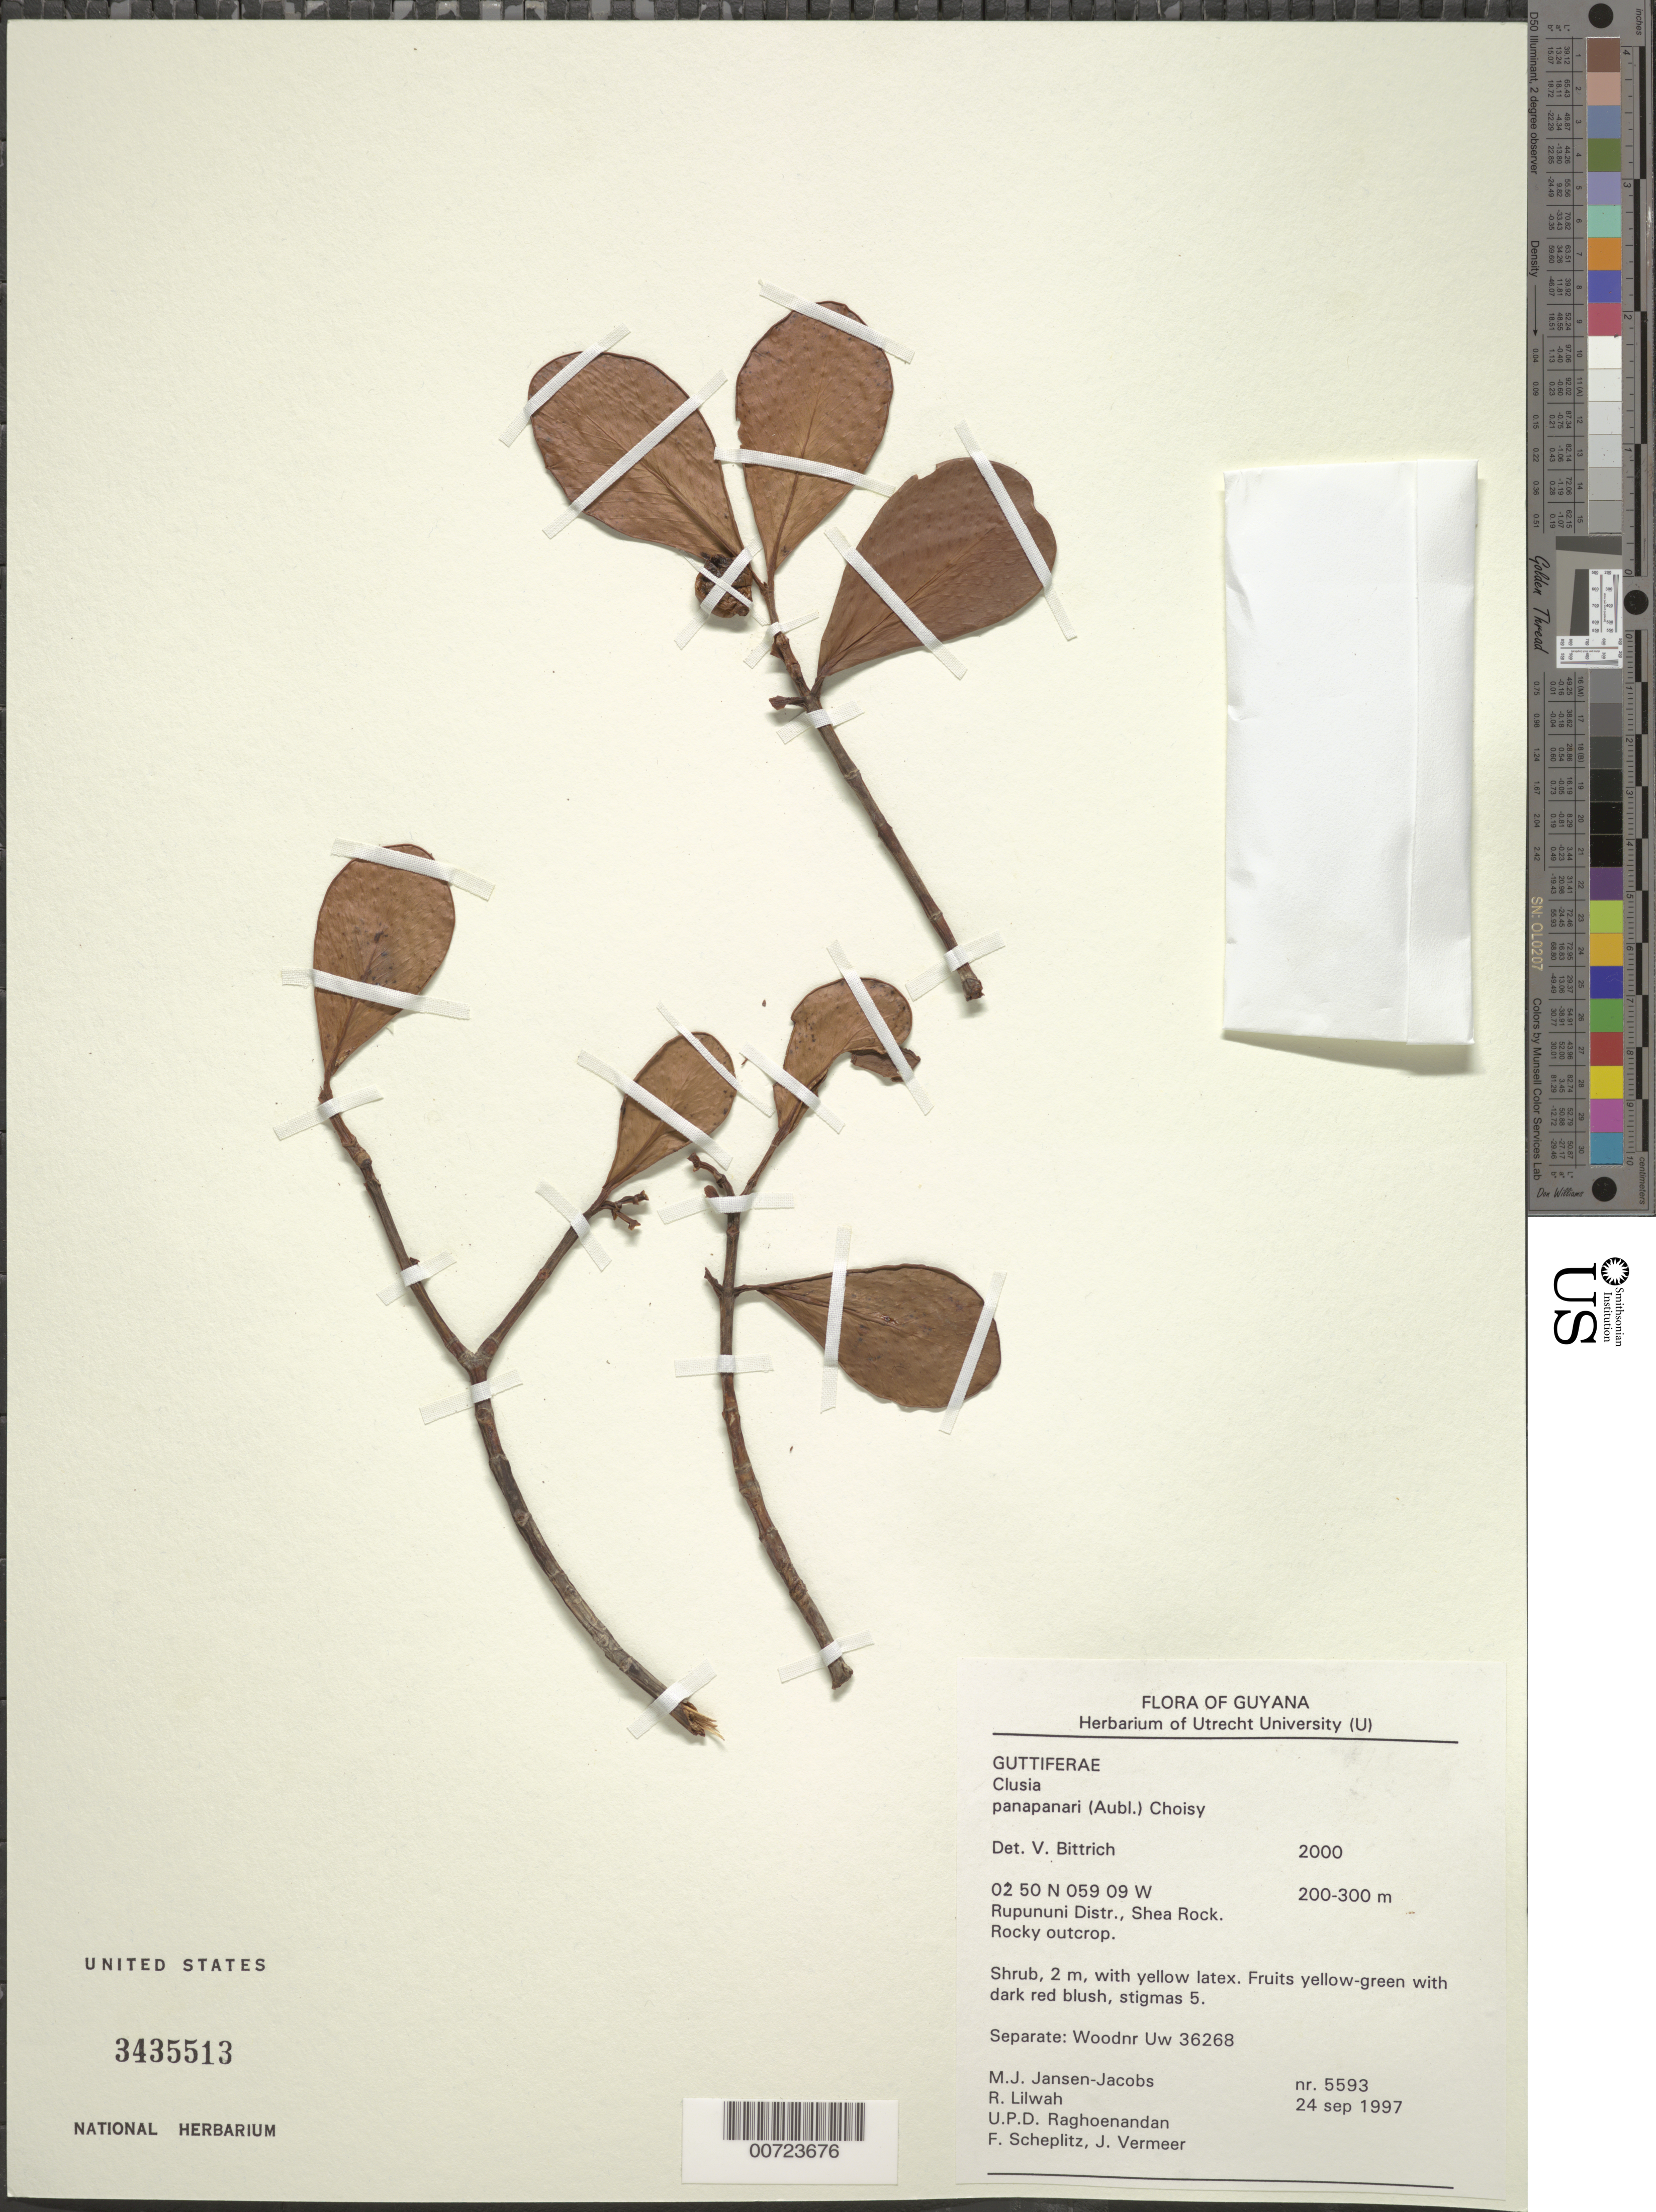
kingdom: Plantae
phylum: Tracheophyta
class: Magnoliopsida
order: Malpighiales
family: Clusiaceae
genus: Clusia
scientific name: Clusia panapanari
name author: (Aubl.) Choisy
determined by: Bittrich, V.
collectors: M. J. Jansen-Jacobs, R. Lilwah, U. Raghoenandan, F. Scheplitz & J. Vermeer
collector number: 5593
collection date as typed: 25-Sep-97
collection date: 1997-09-25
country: Guyana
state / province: U. Takutu-U. Essequibo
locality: Shea Rock, Rupununi Dist.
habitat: Rocky outcrop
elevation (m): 200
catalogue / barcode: US 3435513